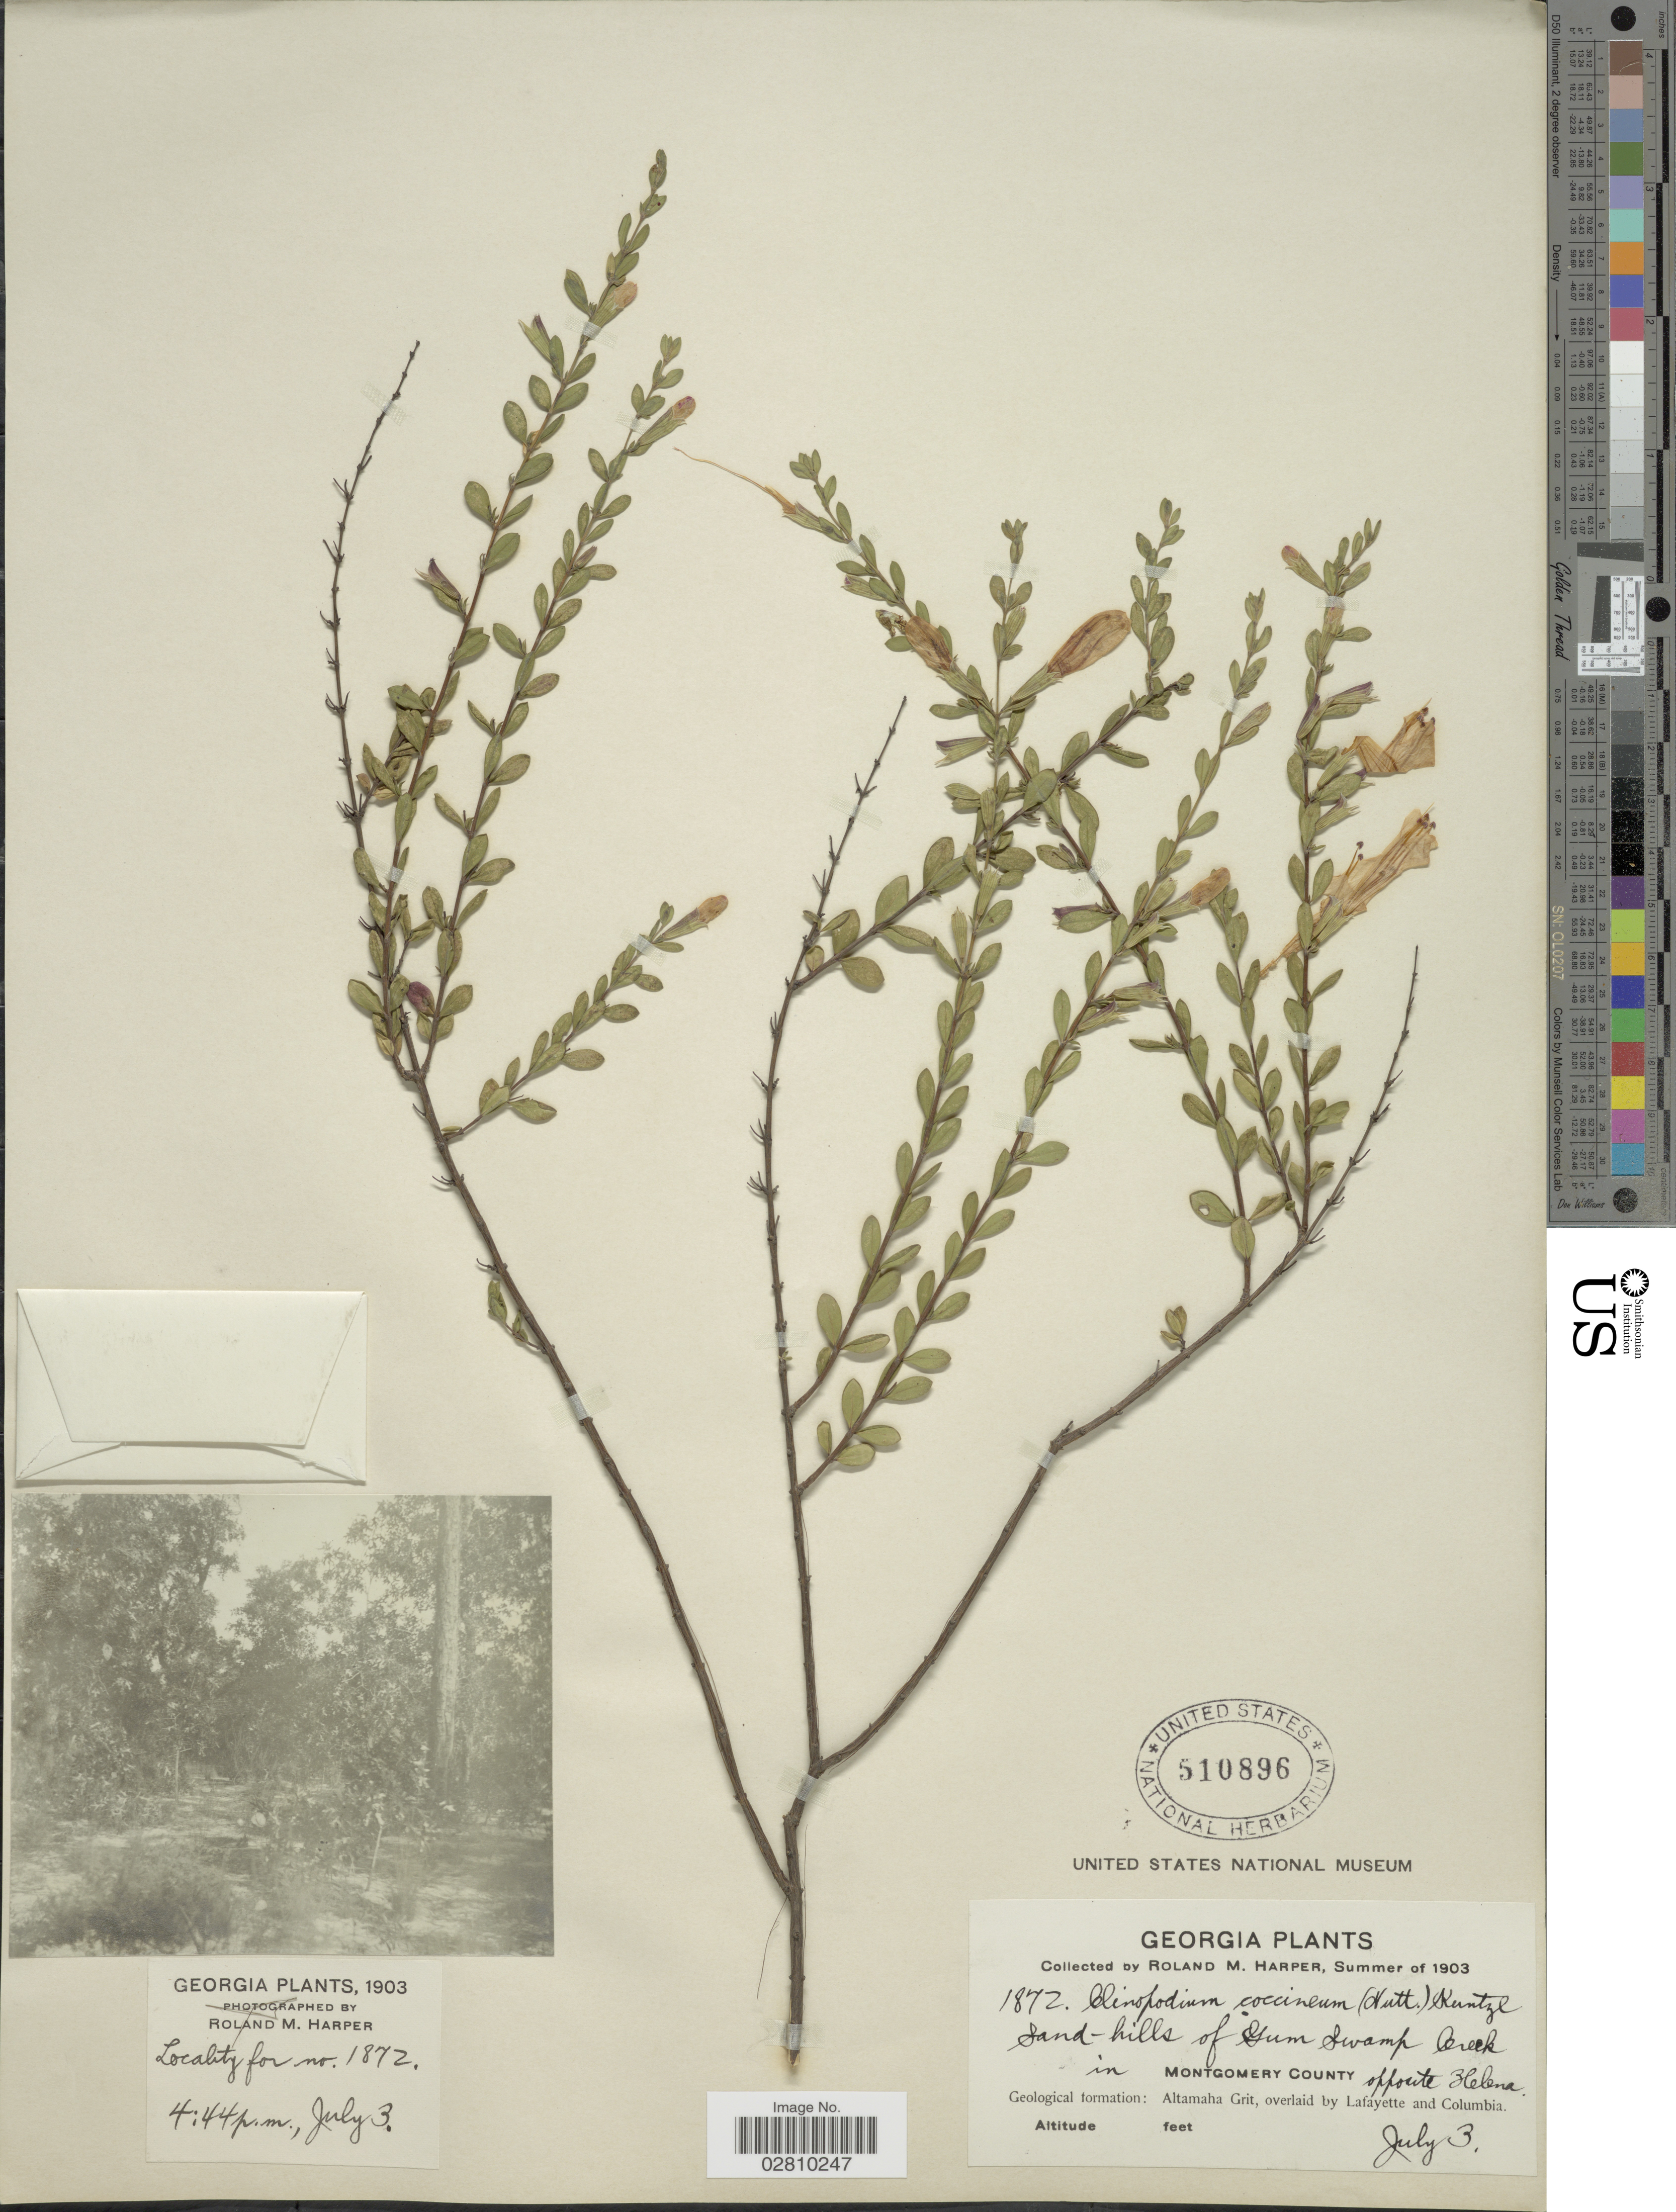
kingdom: Plantae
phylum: Tracheophyta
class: Magnoliopsida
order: Lamiales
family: Lamiaceae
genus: Clinopodium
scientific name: Clinopodium coccineum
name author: (Nutt. ex Hook.) Kuntze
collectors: R. M. Harper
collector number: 1872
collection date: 1903-07-03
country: United States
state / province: Georgia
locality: Sand-hills of Gum Swamp Creek in Montgomery County, opposite Helena. Geological formation: Altamaha Grit, overlaid by Lafayette and Columbia.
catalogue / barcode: US 510896